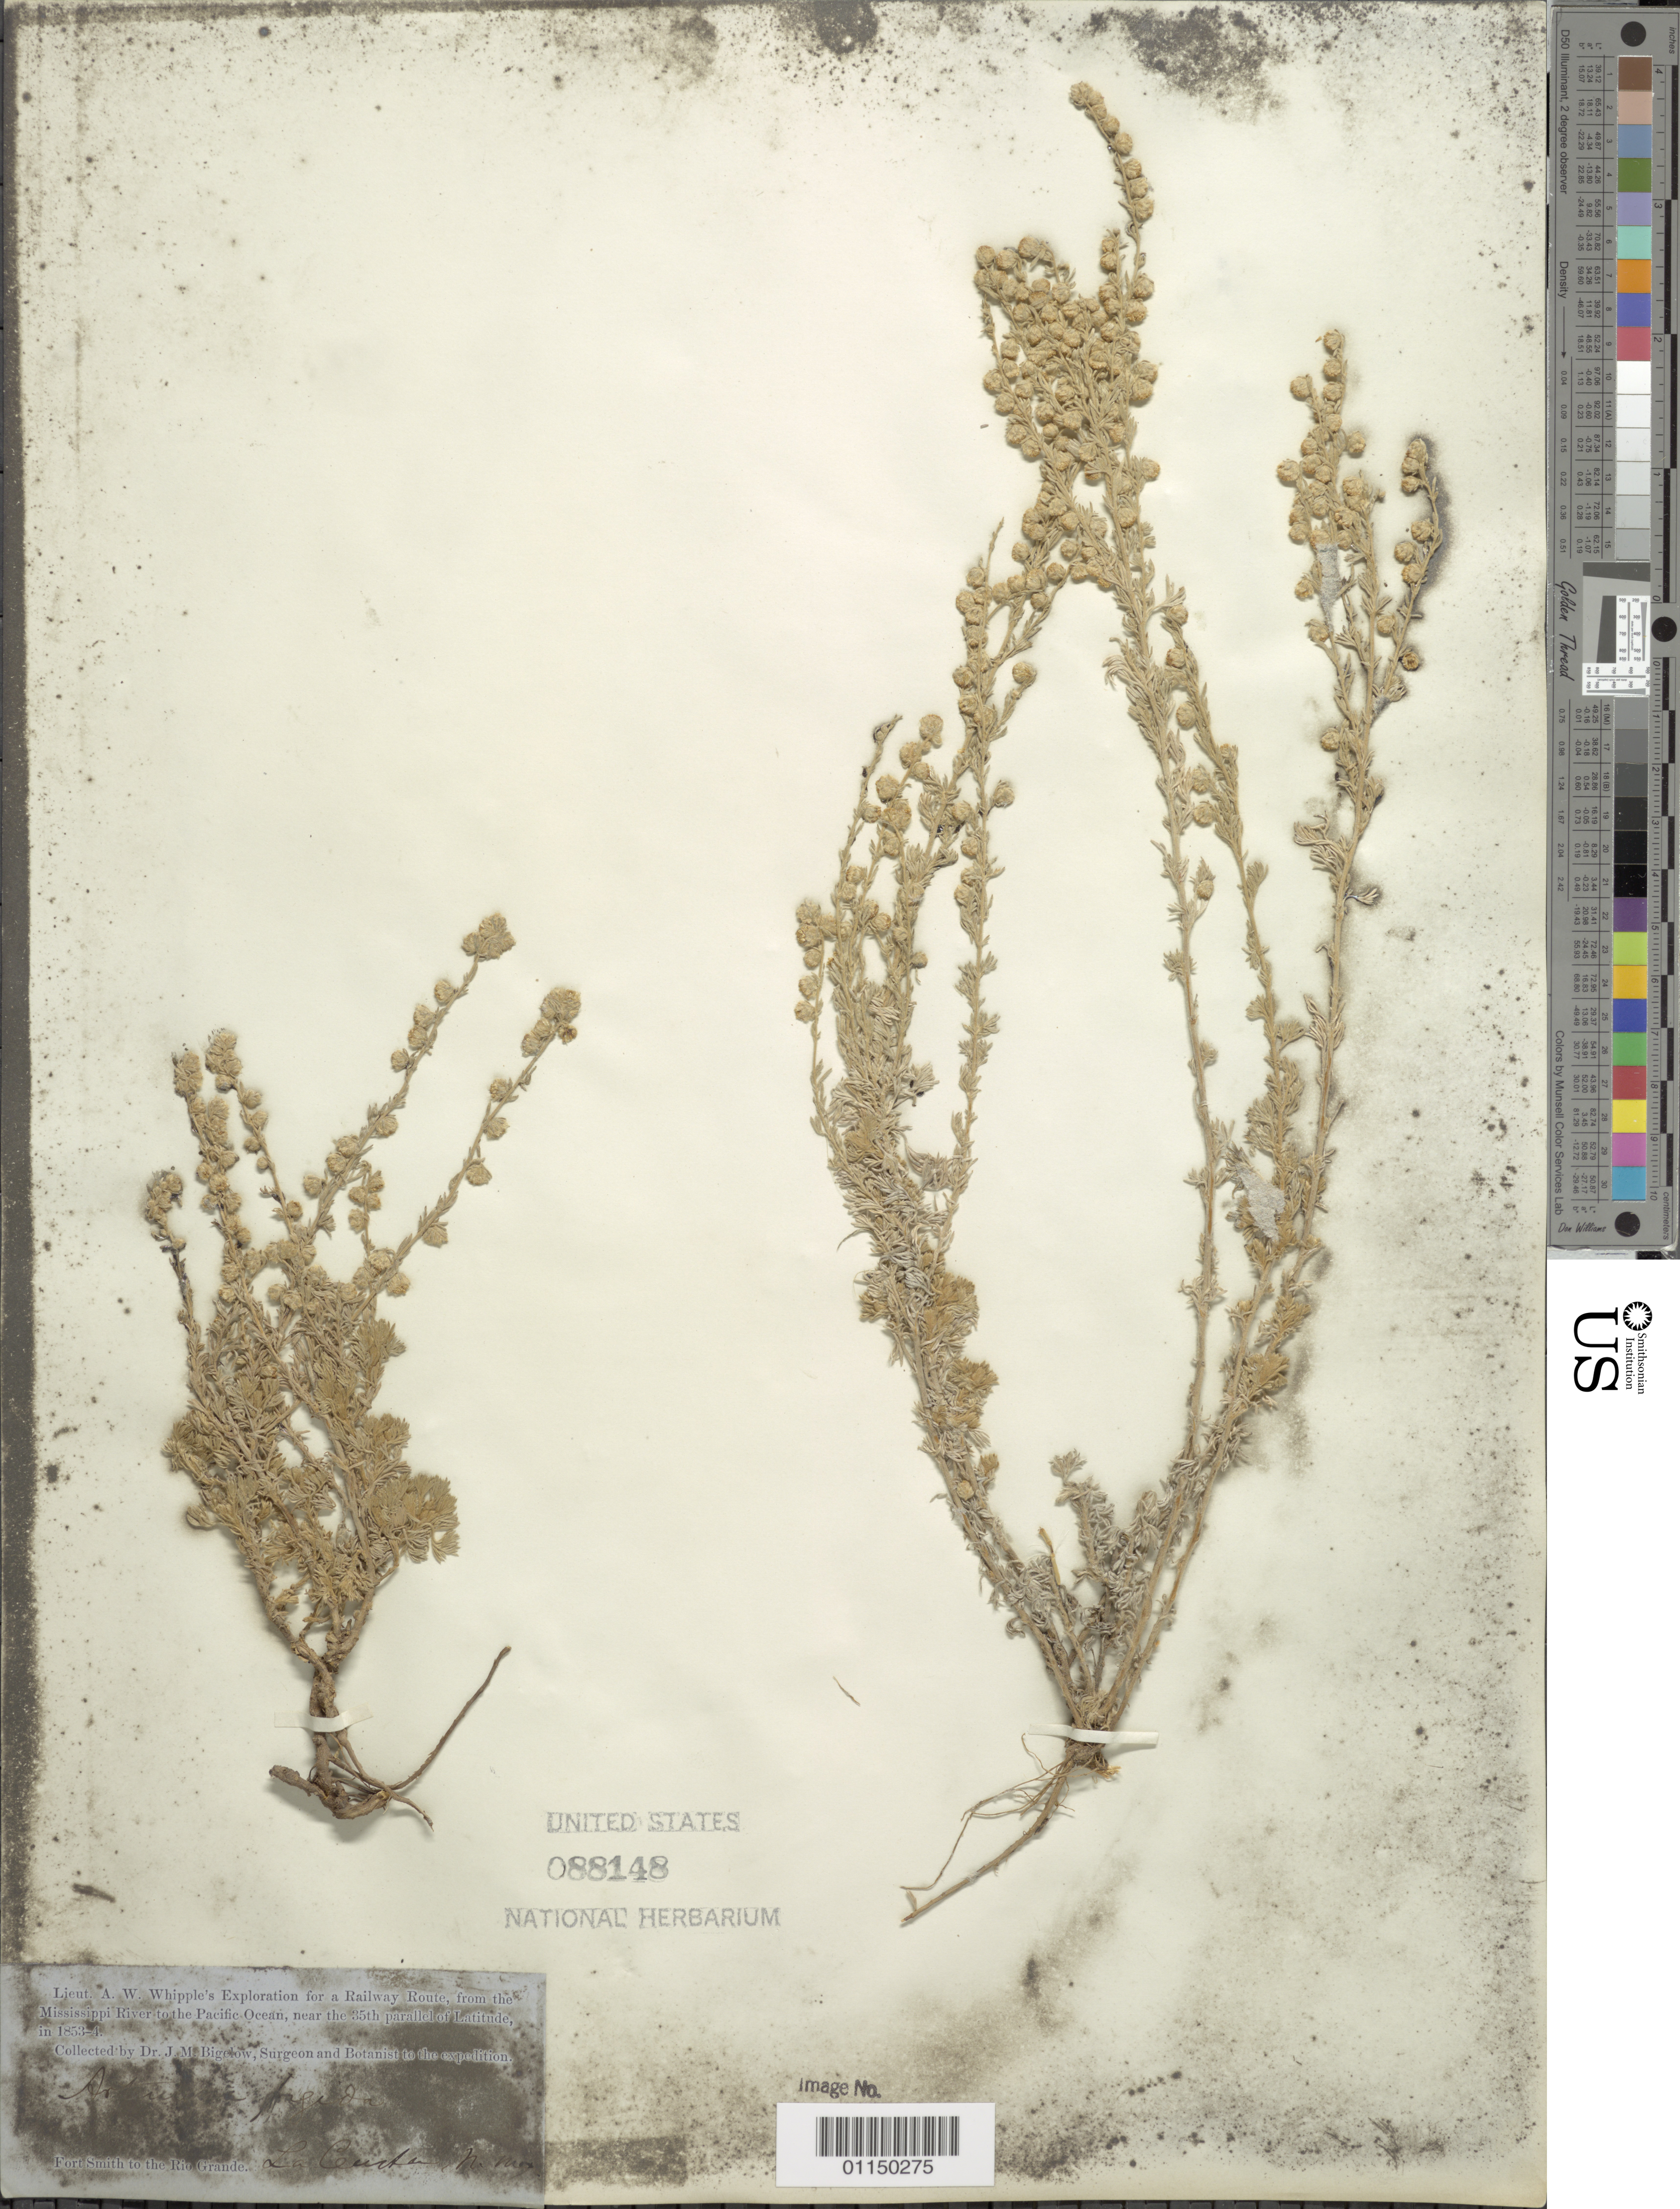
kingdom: Plantae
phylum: Tracheophyta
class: Magnoliopsida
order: Asterales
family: Asteraceae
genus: Artemisia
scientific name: Artemisia frigida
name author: Willd.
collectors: J. M. Bigelow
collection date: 1853/1854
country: United States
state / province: New Mexico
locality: Fort Smith to the Rio Grande, La Cucha.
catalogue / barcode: US 88148